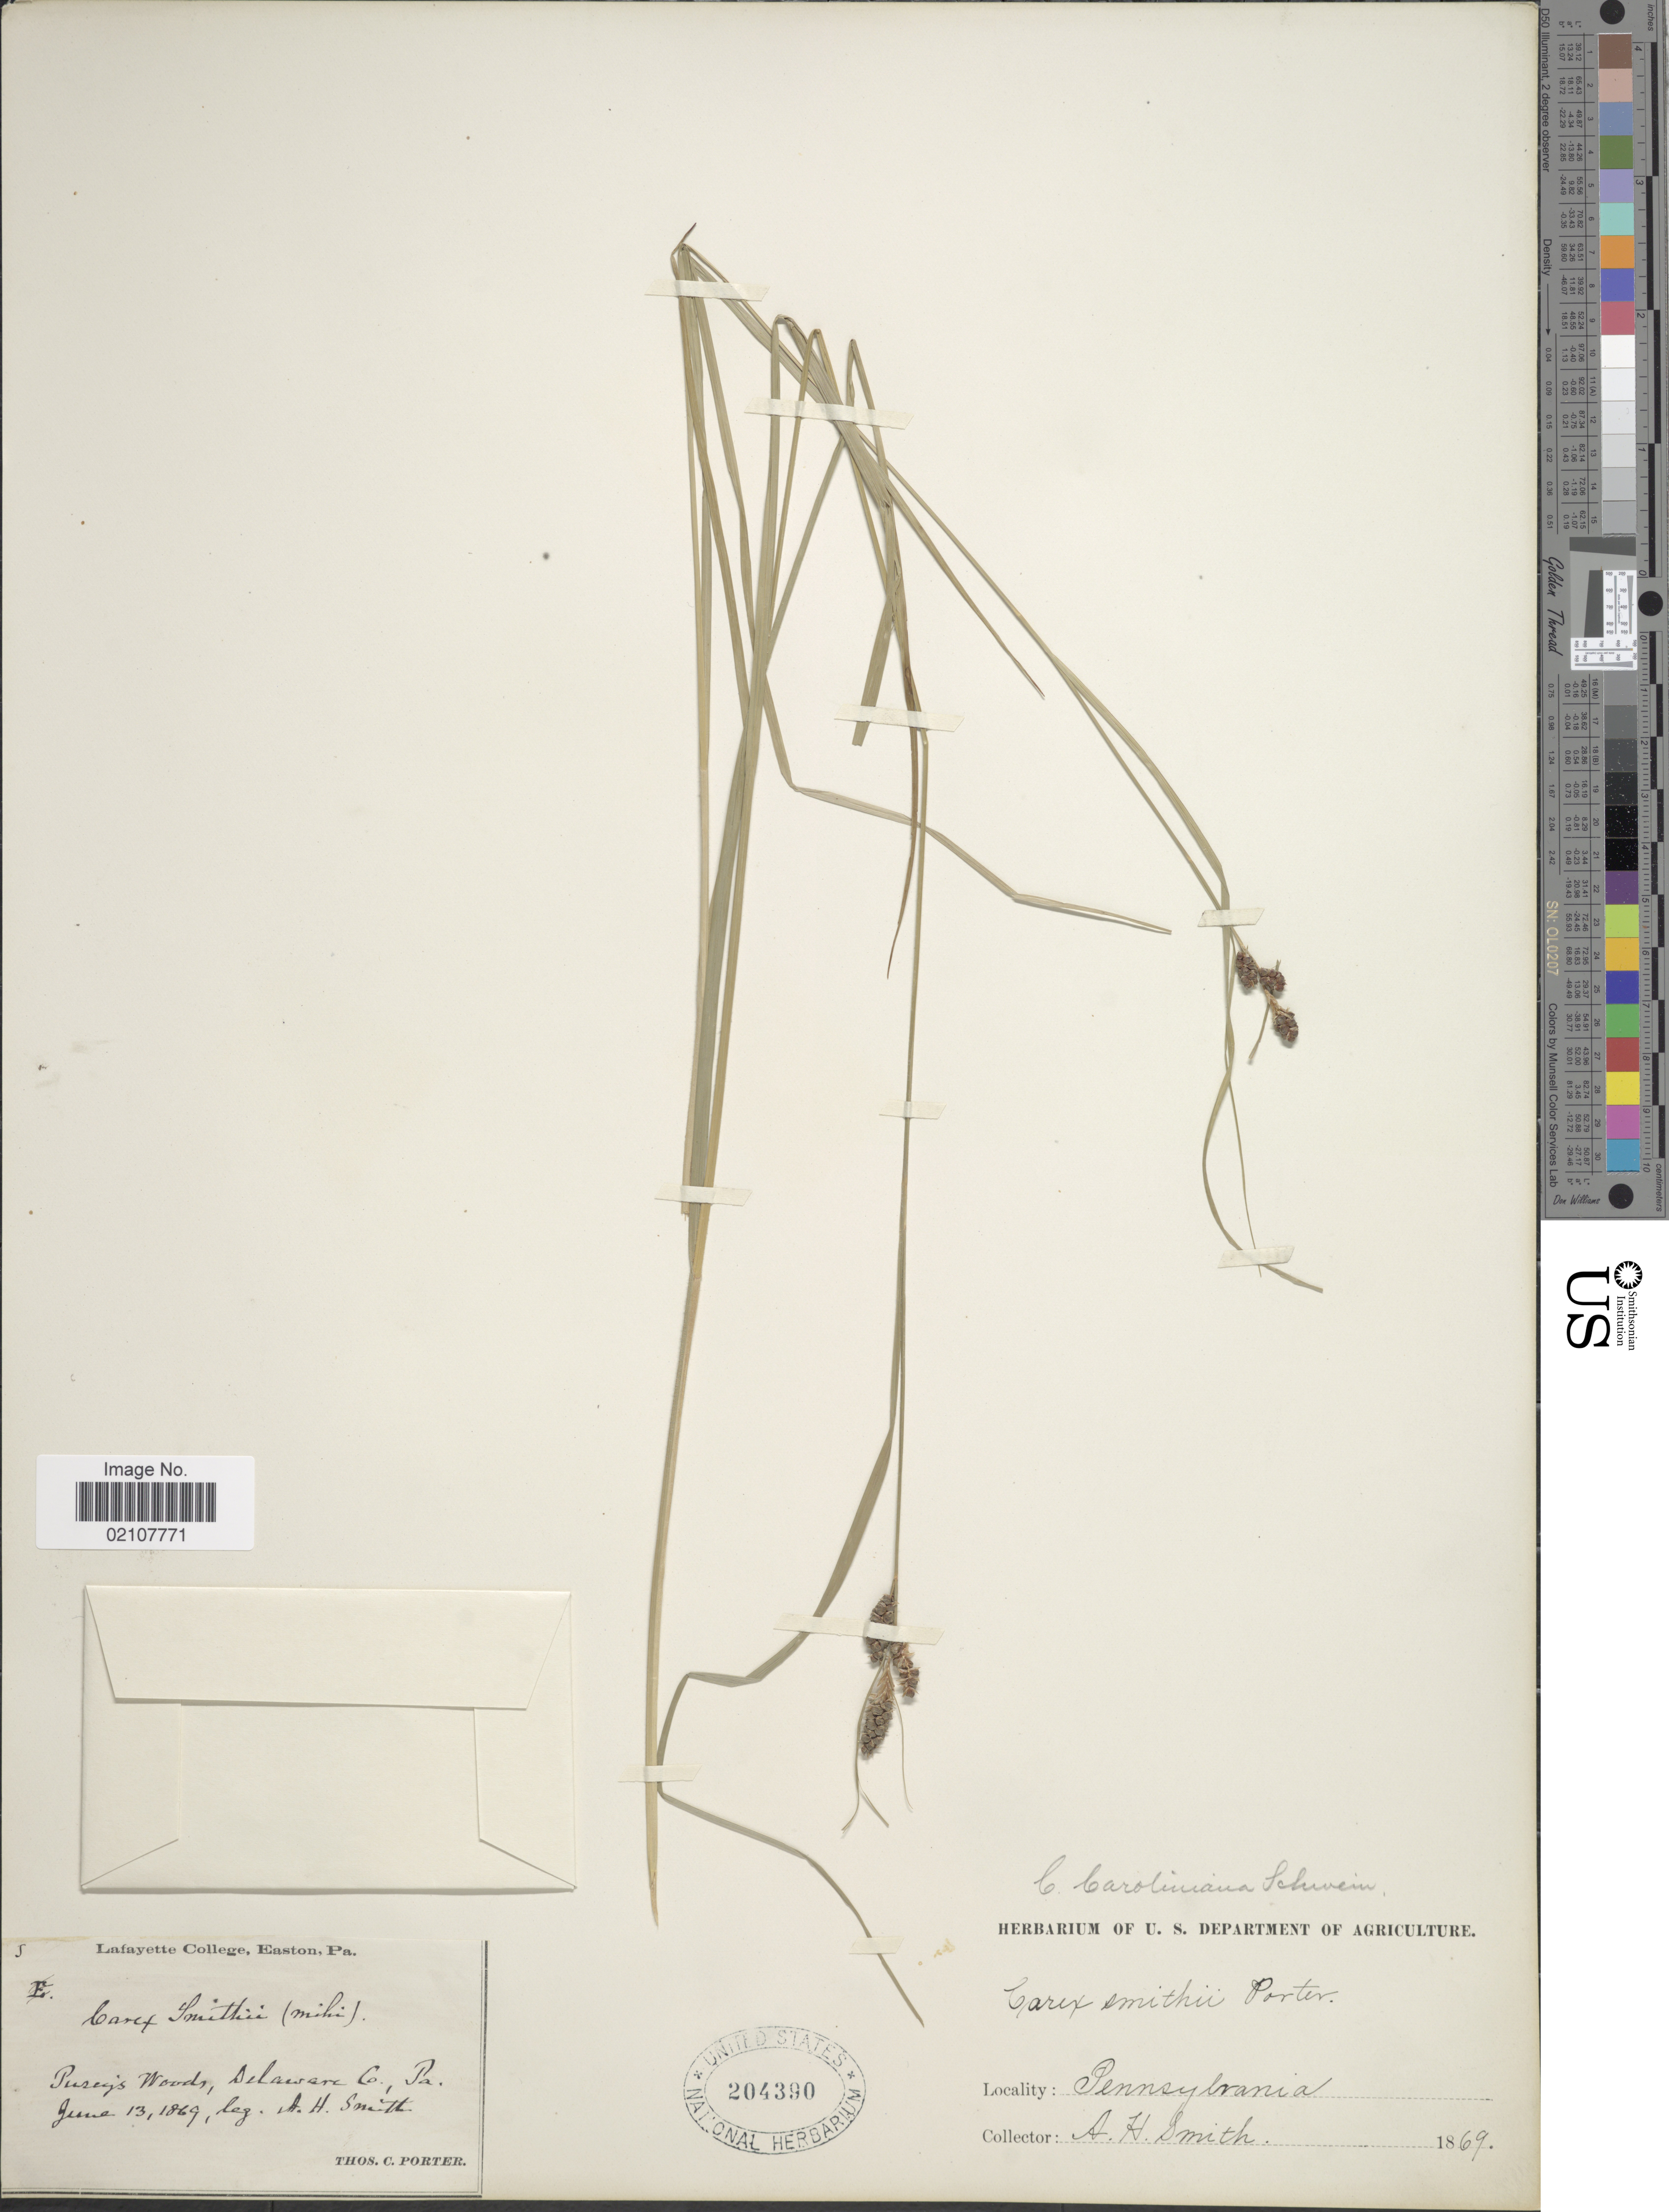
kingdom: Plantae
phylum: Tracheophyta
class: Liliopsida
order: Poales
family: Cyperaceae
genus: Carex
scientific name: Carex caroliniana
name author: Schwein.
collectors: A. H. Smith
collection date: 1869-06-13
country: United States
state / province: Pennsylvania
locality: Pusey's woods, Delaware Co., Pa.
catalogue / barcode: US 204390